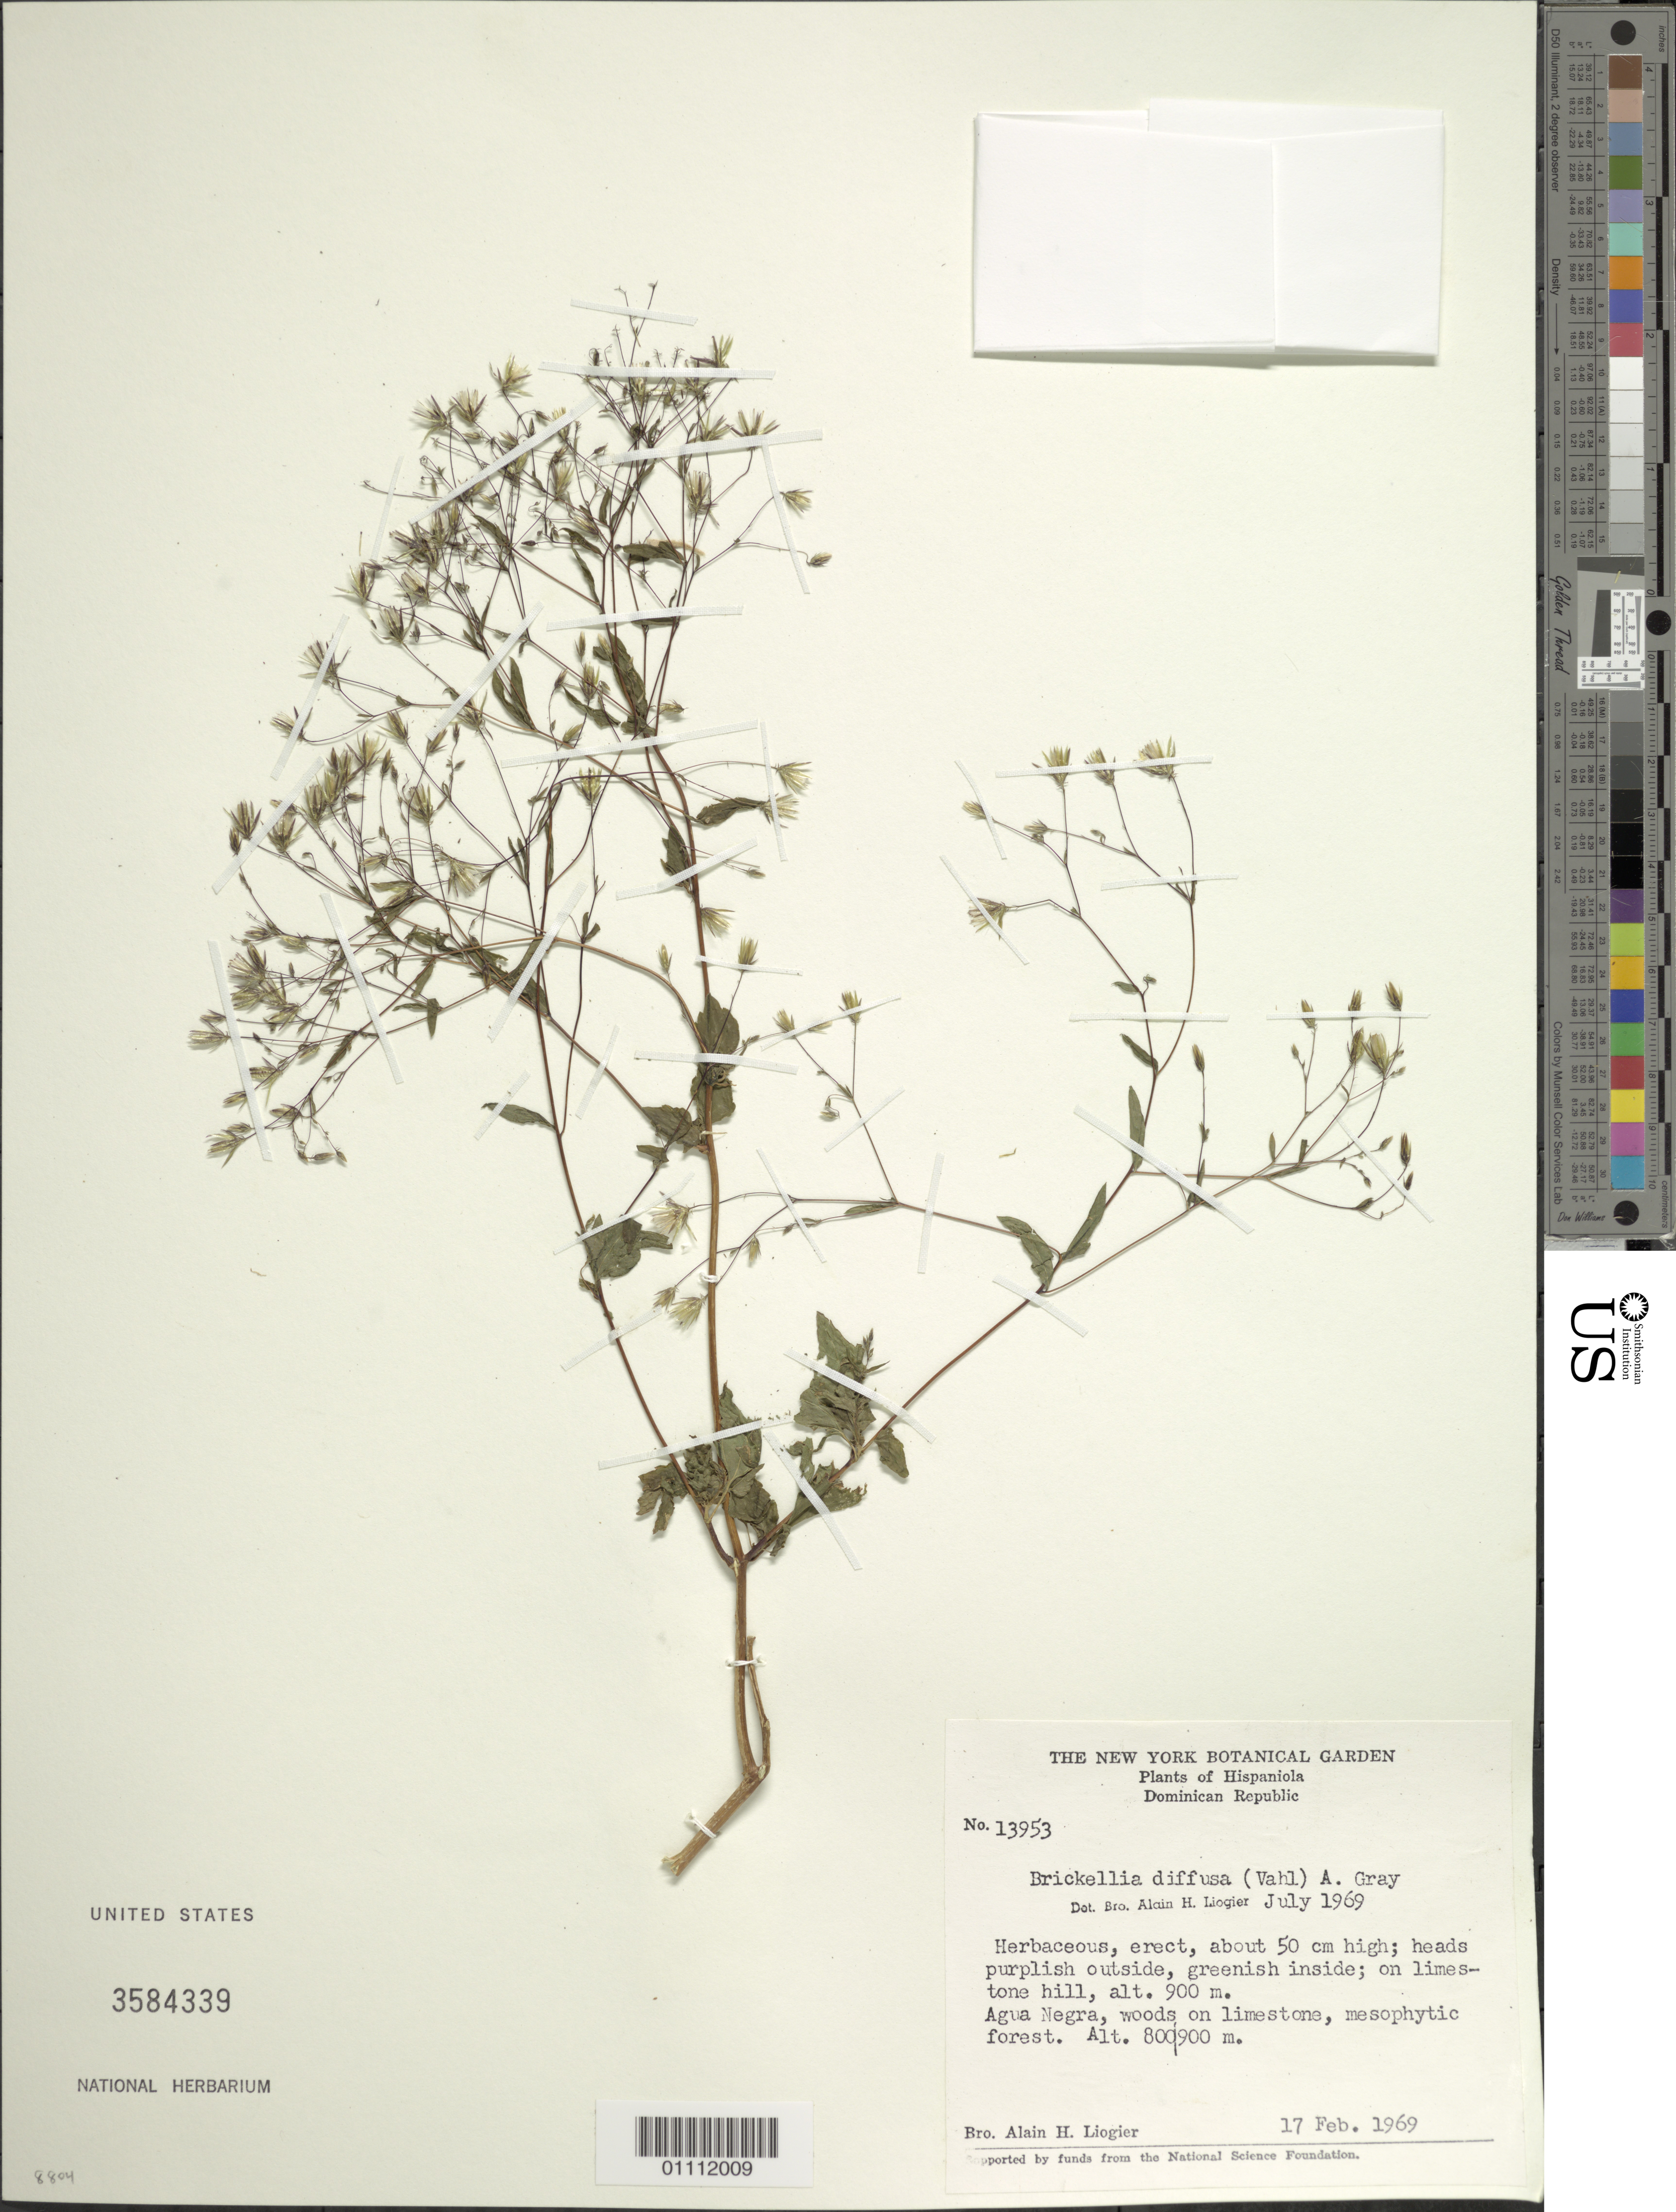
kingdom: Plantae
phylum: Tracheophyta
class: Magnoliopsida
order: Asterales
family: Asteraceae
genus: Brickellia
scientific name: Brickellia diffusa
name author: (Vahl) A. Gray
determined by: Liogier, Alain H.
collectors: A. H. Liogier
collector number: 13953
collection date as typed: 17 Feb 1969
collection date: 1969-02-17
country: Dominican Republic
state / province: Pedernales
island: Hispaniola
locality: Sierra del Bahoruco, Agua Negra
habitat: Mesophytic forest, on limestone hill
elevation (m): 800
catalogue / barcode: US 3584339